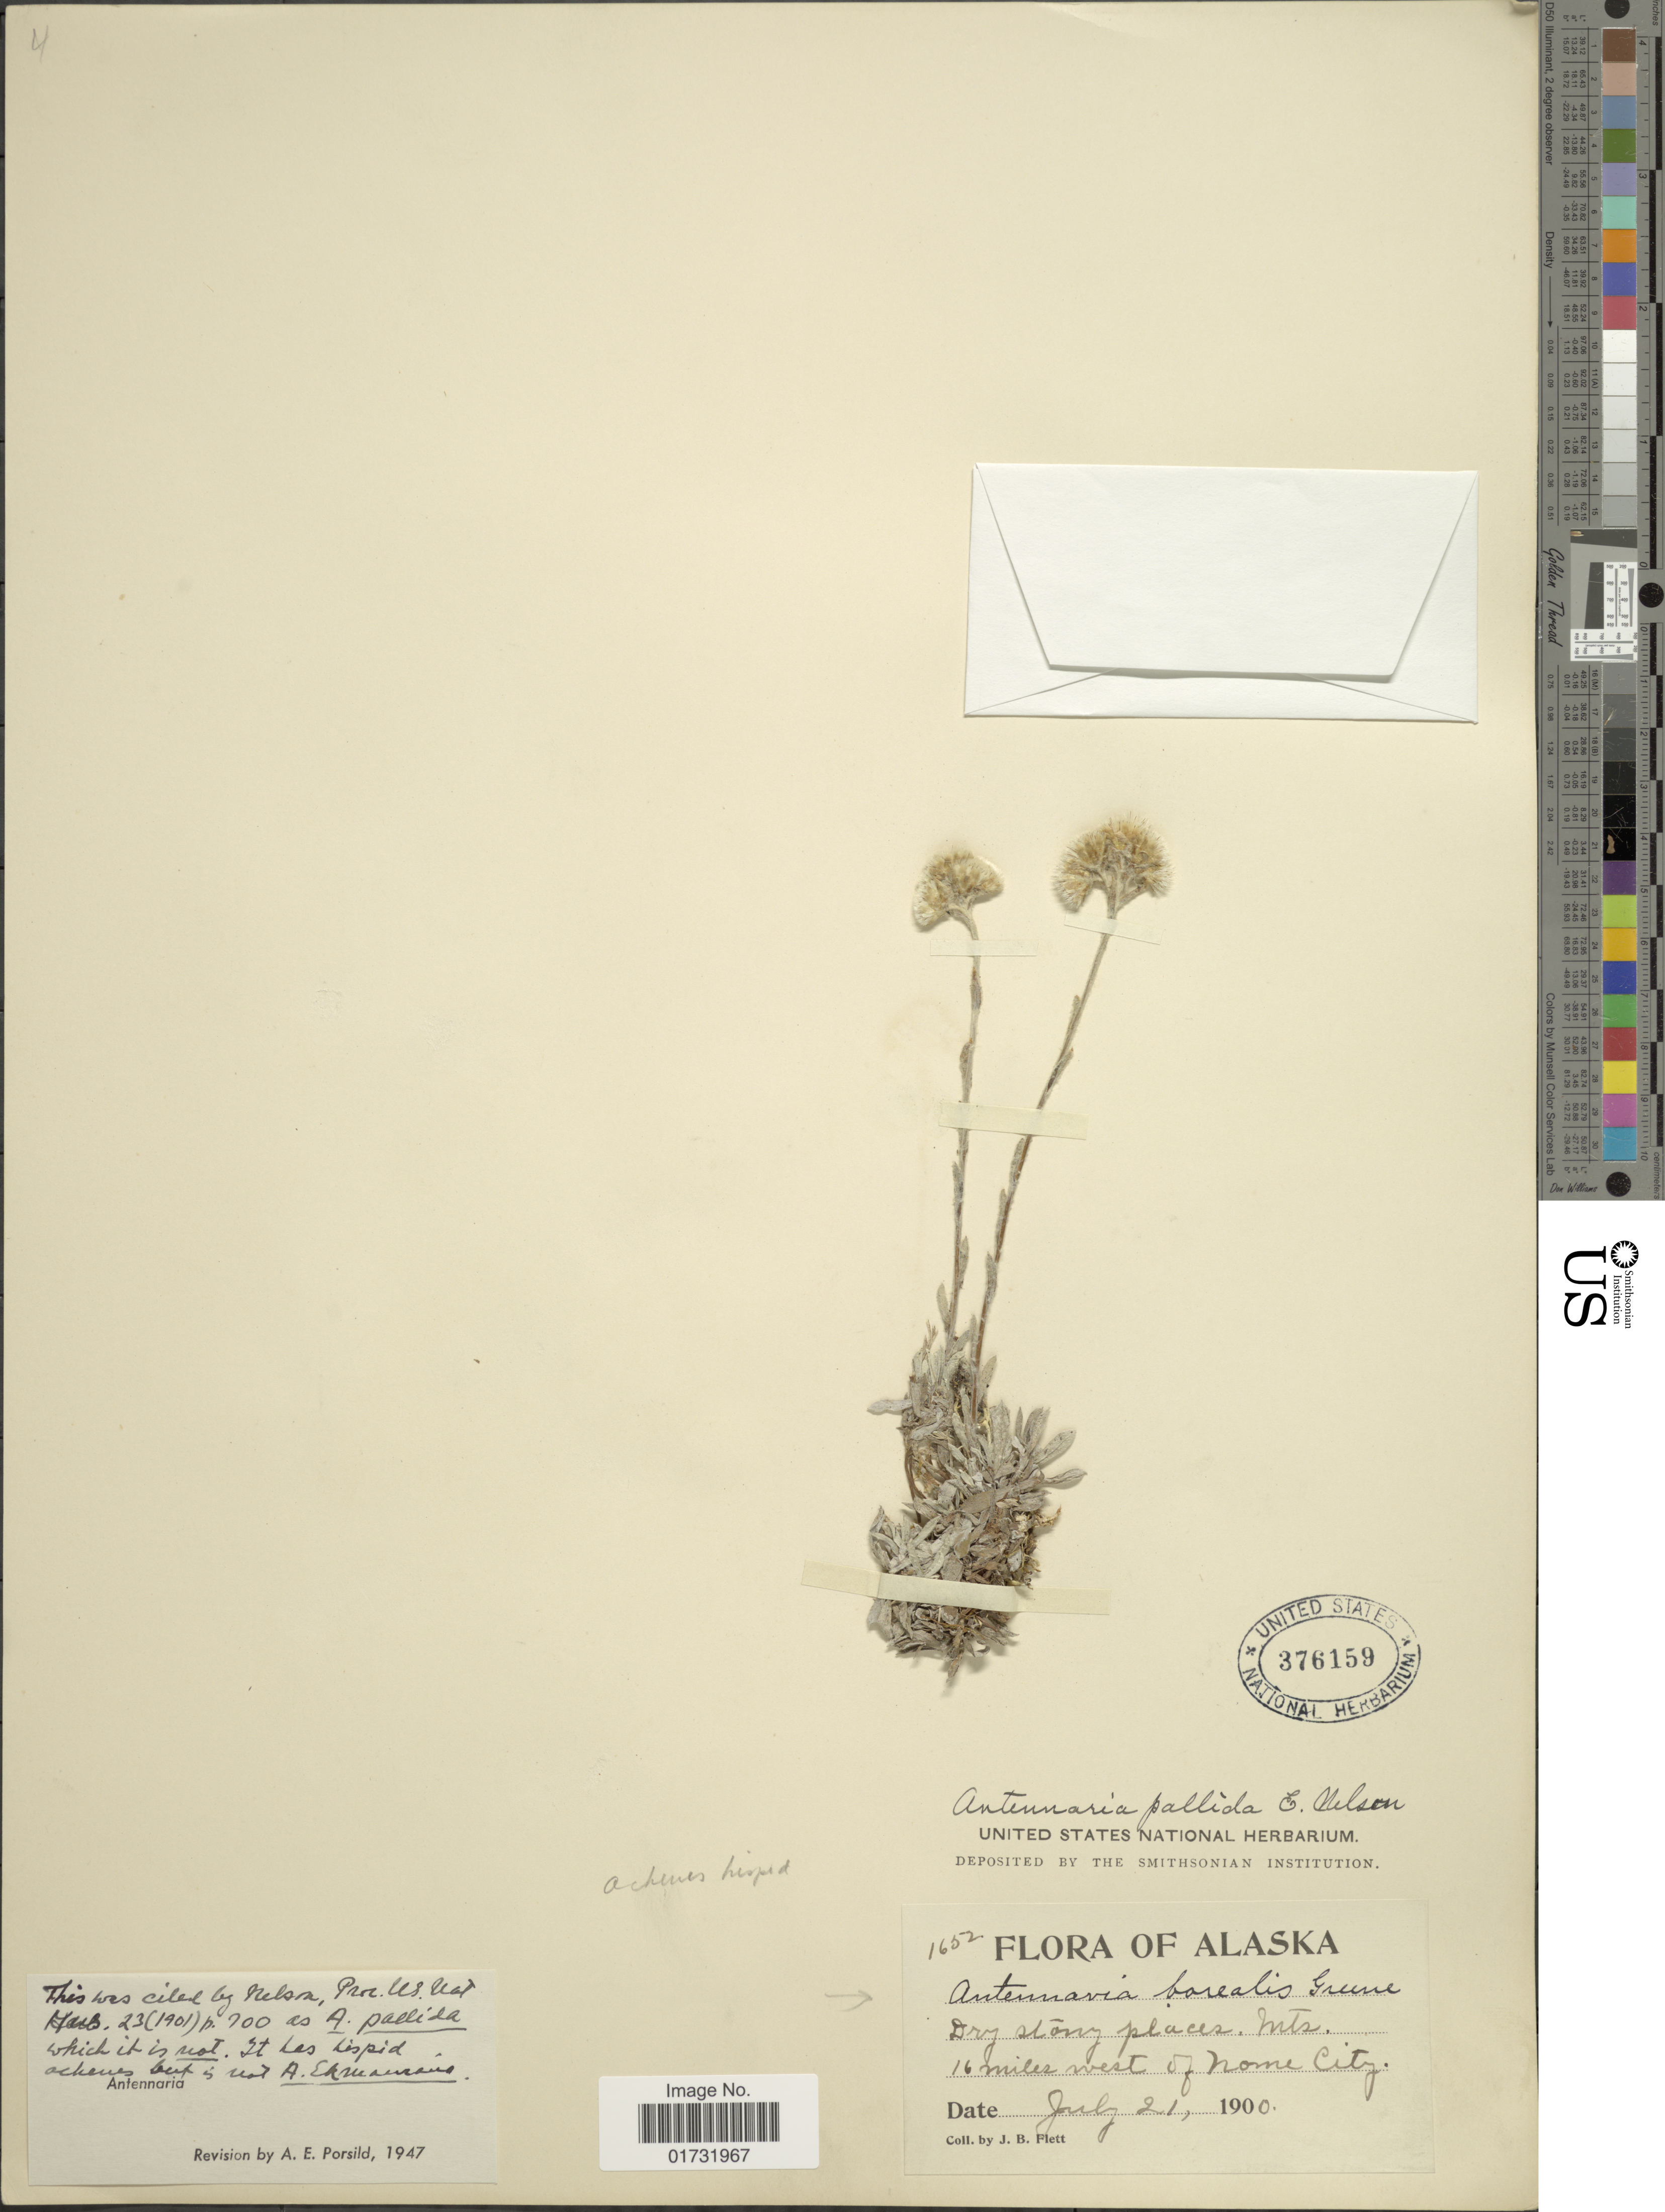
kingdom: Plantae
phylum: Tracheophyta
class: Magnoliopsida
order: Asterales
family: Asteraceae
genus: Antennaria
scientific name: Antennaria pallida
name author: E.E. Nelson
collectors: J. Flett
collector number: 1652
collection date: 1900-07-21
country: United States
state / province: Alaska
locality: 16 miles west of Nome City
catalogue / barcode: US 376159